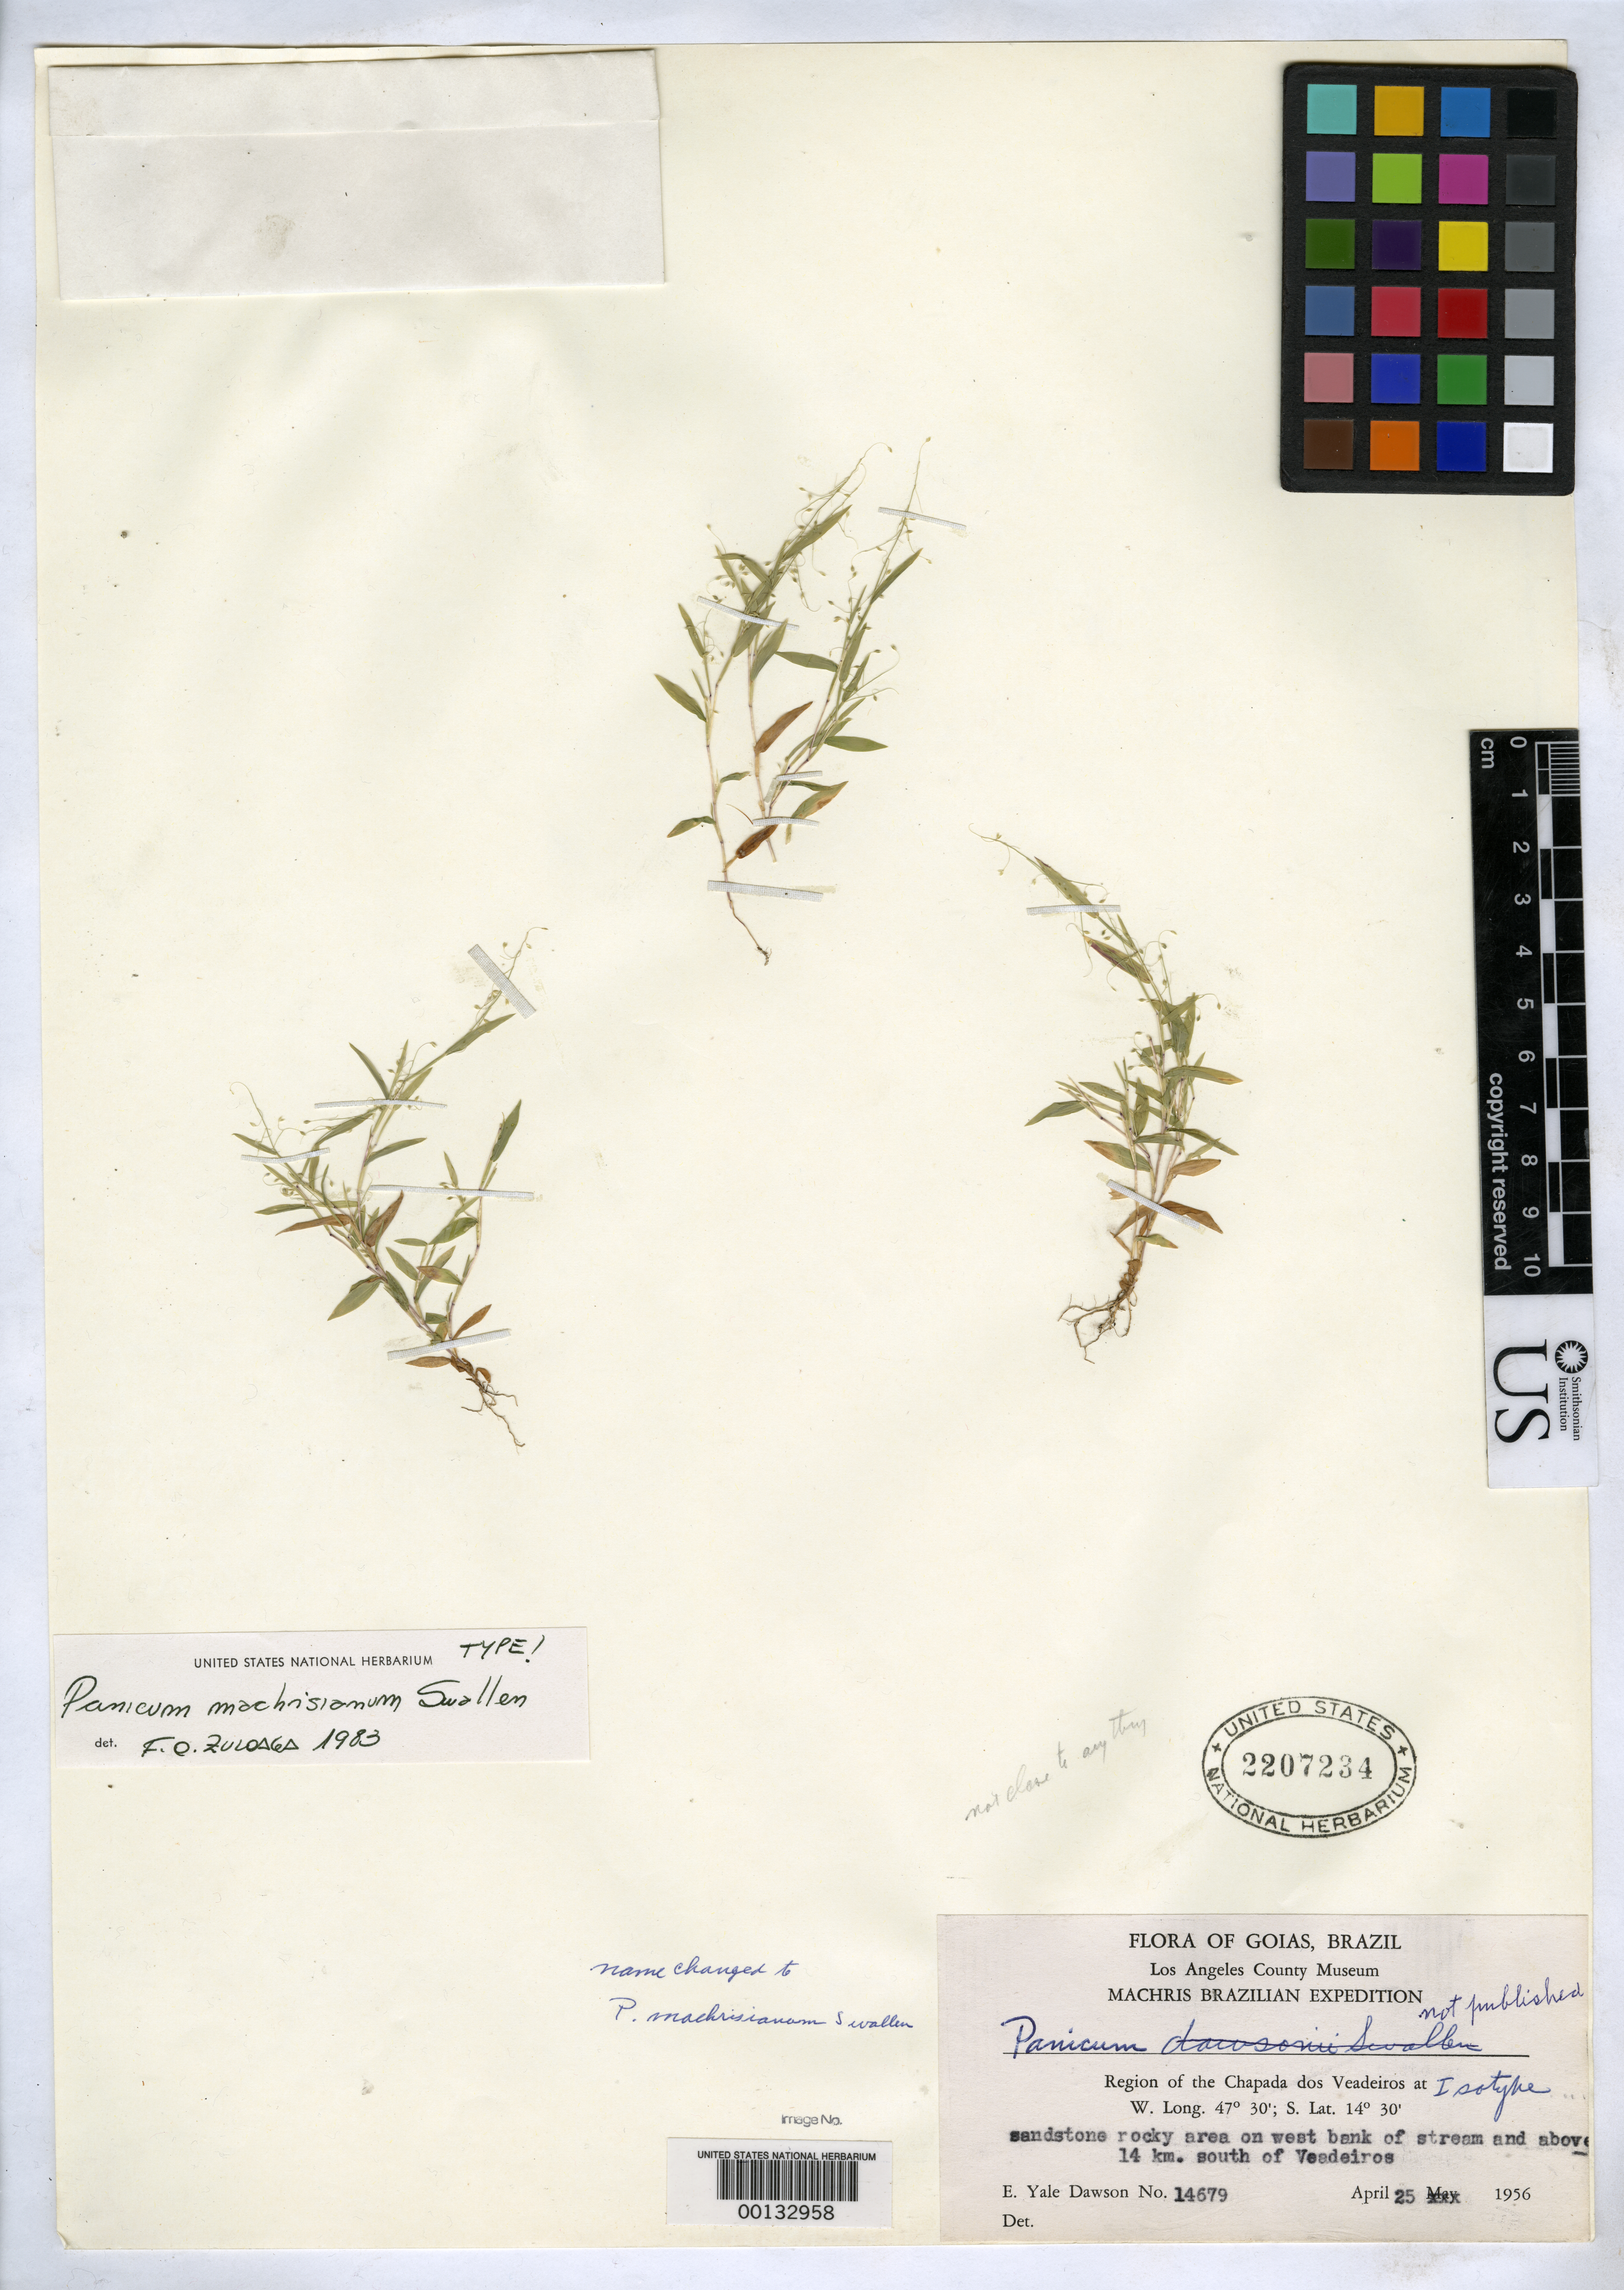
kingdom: Plantae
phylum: Tracheophyta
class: Liliopsida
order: Poales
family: Poaceae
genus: Panicum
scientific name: Panicum machrisianum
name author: Swallen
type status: Type Collection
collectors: E. Y. Dawson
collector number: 14679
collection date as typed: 25 Apr 1956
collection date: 1956-04-25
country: Brazil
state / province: Goiás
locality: Chapada dos Veadeiros.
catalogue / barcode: US 2207234